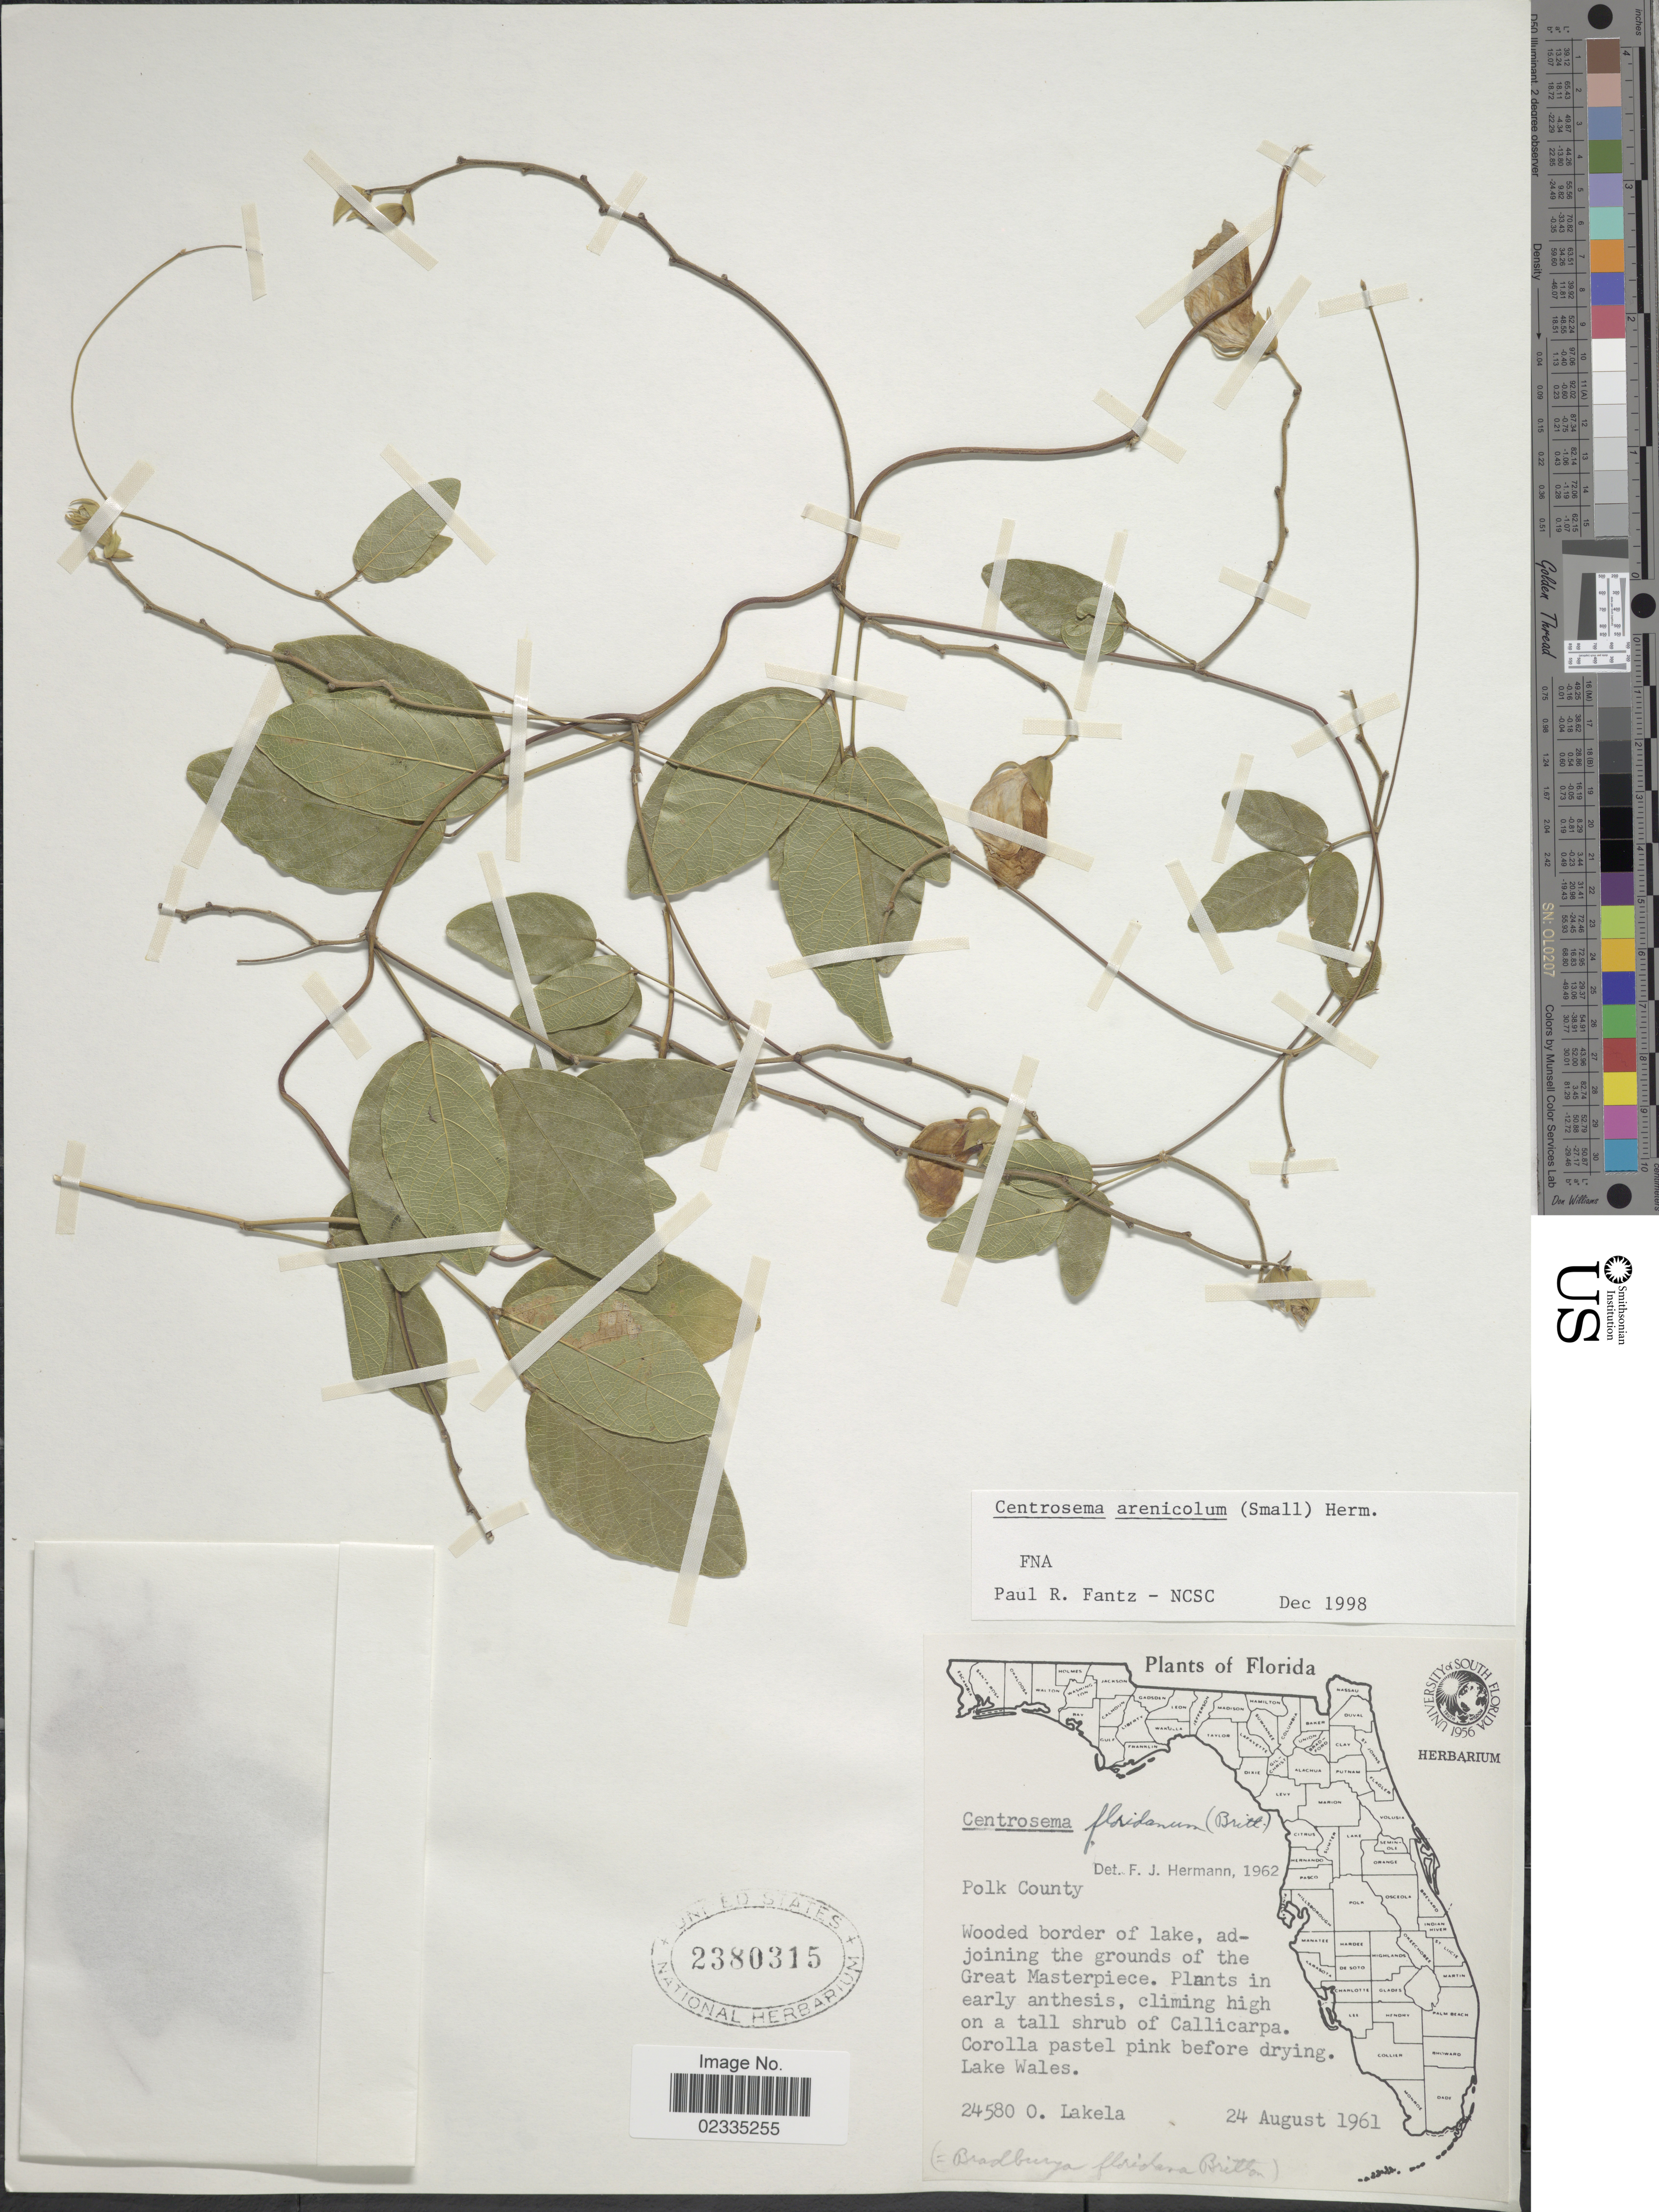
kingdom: Plantae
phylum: Tracheophyta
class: Magnoliopsida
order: Fabales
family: Fabaceae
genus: Centrosema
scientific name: Centrosema arenicola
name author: (Small) F.J. Herm.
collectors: O. Lakela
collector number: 24580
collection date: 1961-08-24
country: United States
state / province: Florida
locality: Wooded border of lake, adjoining the grounds of the Great Masterpiece. Lake Wales.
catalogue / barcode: US 2380315